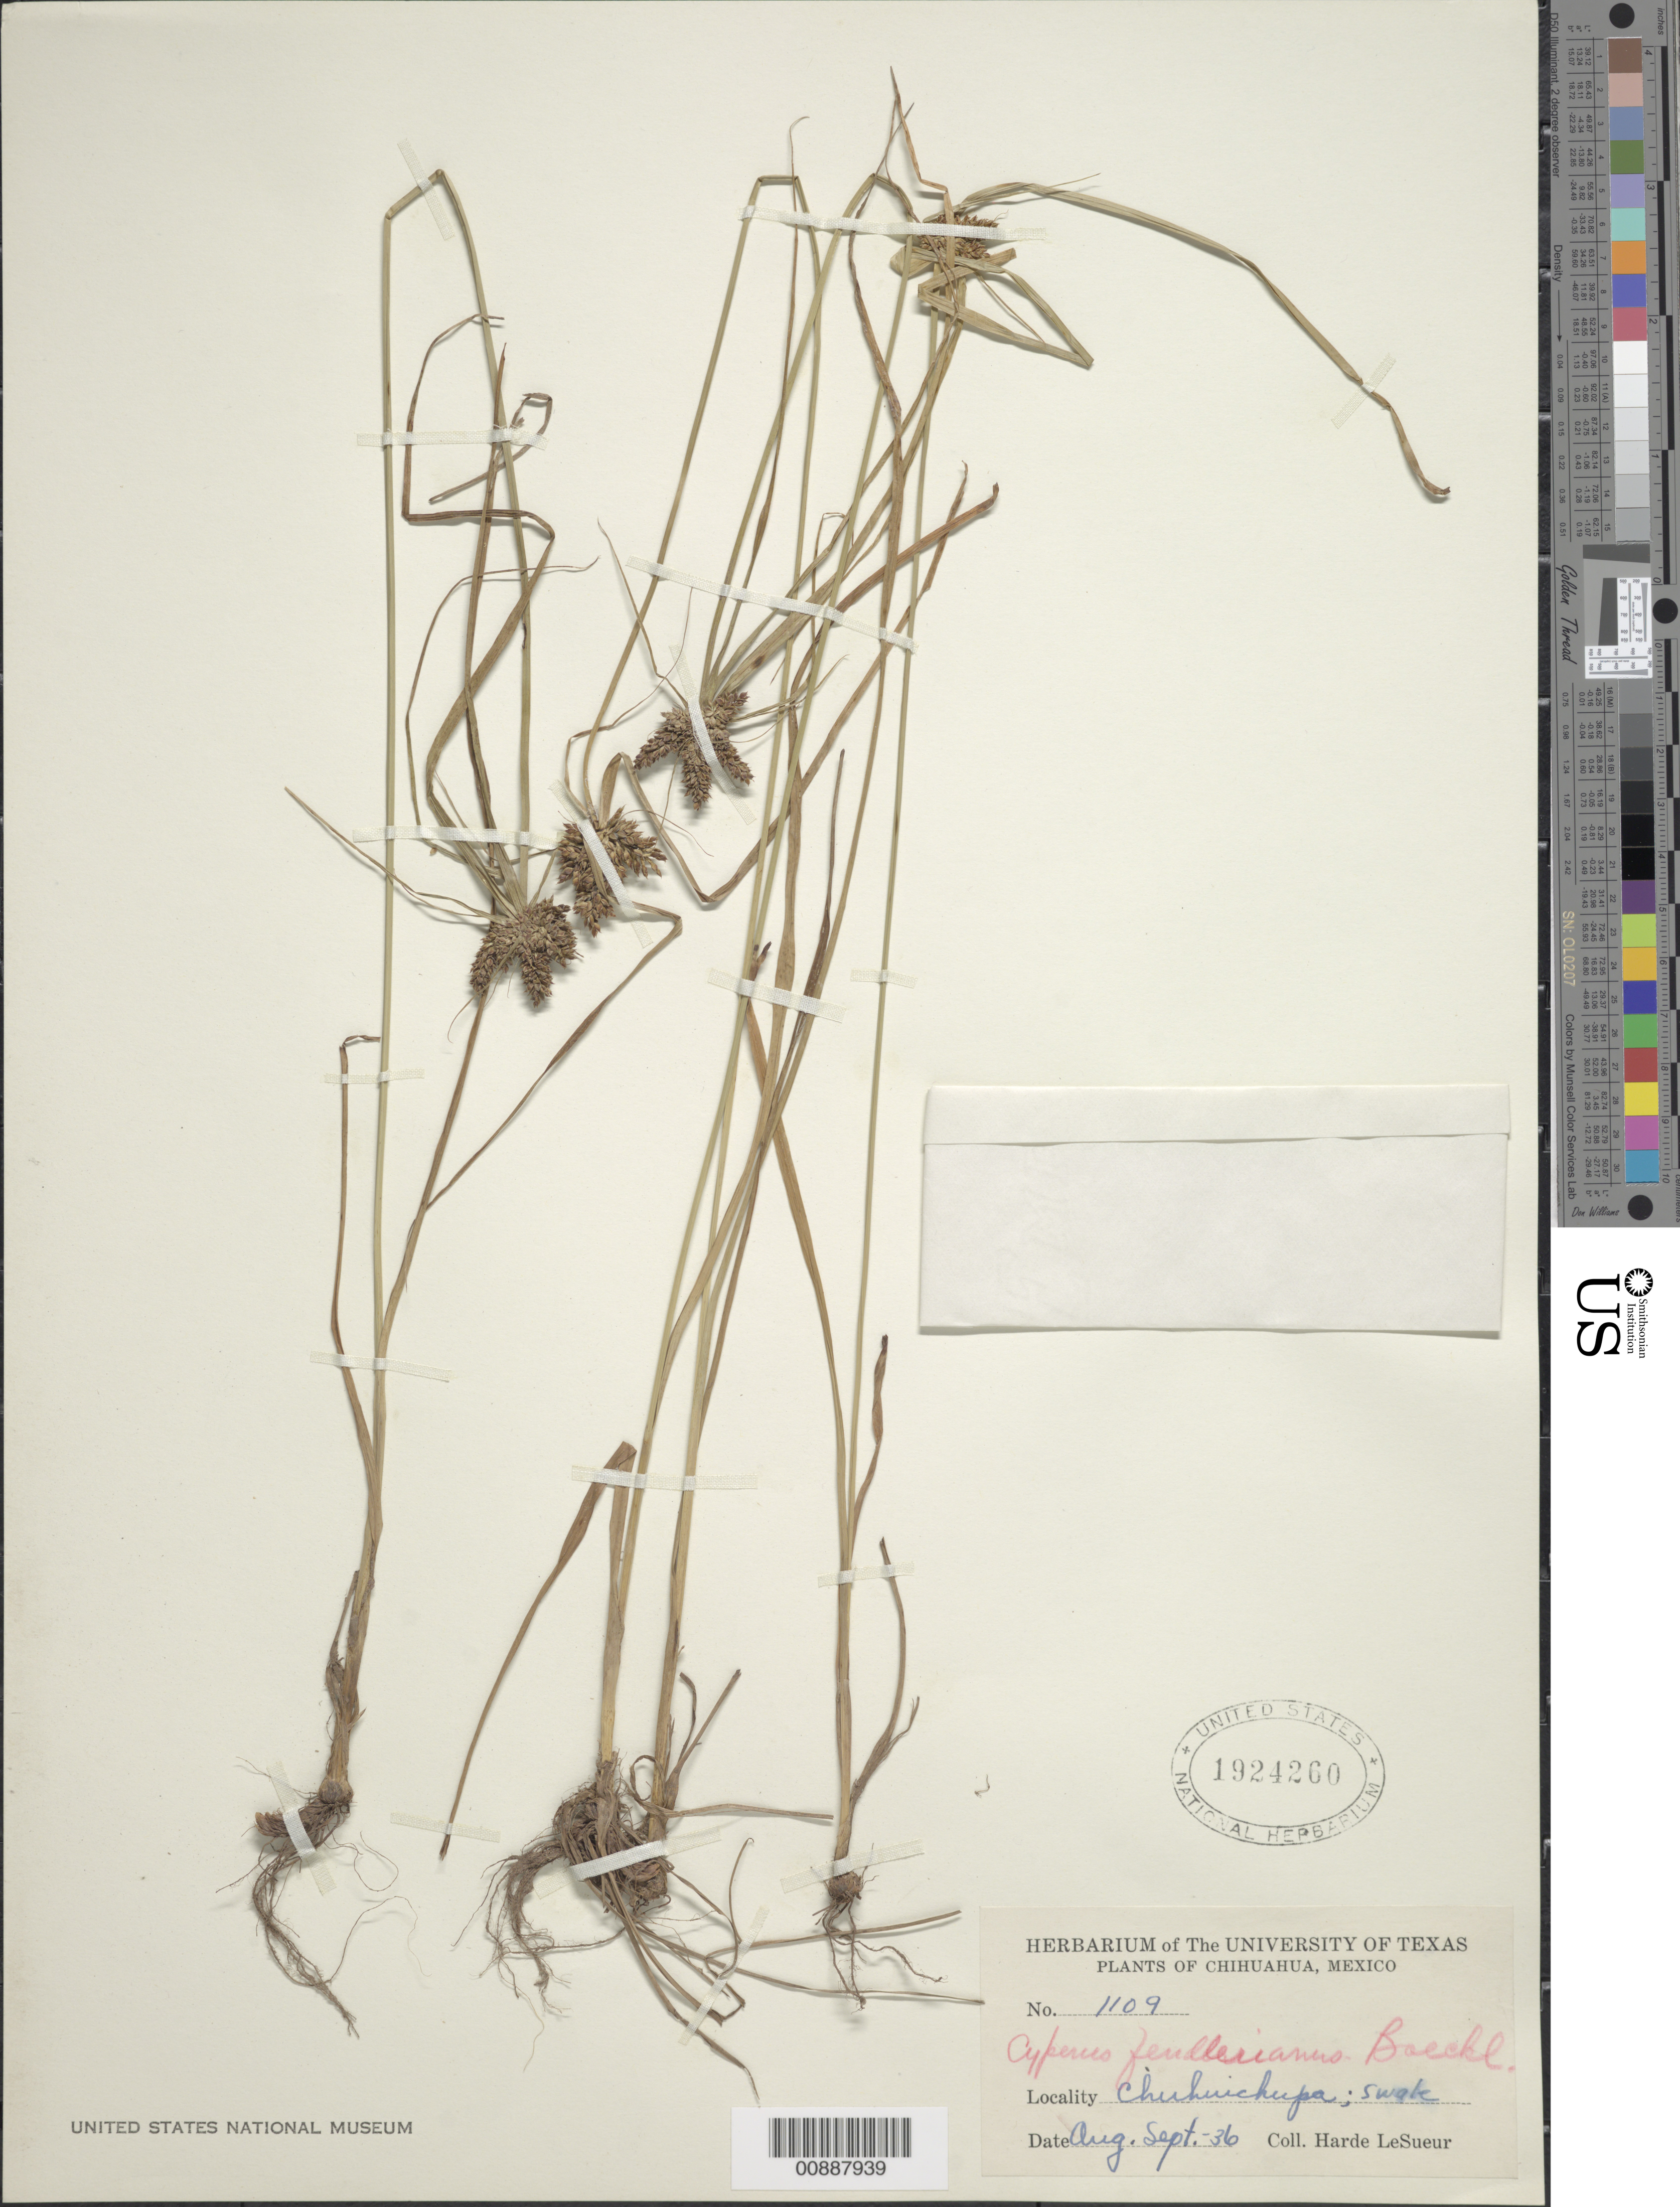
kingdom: Plantae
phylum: Tracheophyta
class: Liliopsida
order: Poales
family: Cyperaceae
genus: Cyperus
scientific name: Cyperus fendlerianus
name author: Boeckeler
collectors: D. H. LeSueur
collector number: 1109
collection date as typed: Aug 1936 to -- Sep 1936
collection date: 1936-08/1936-09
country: Mexico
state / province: Chihuahua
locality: Chuhuichupa, Chihuahua.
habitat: Swale.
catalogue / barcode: US 1924260